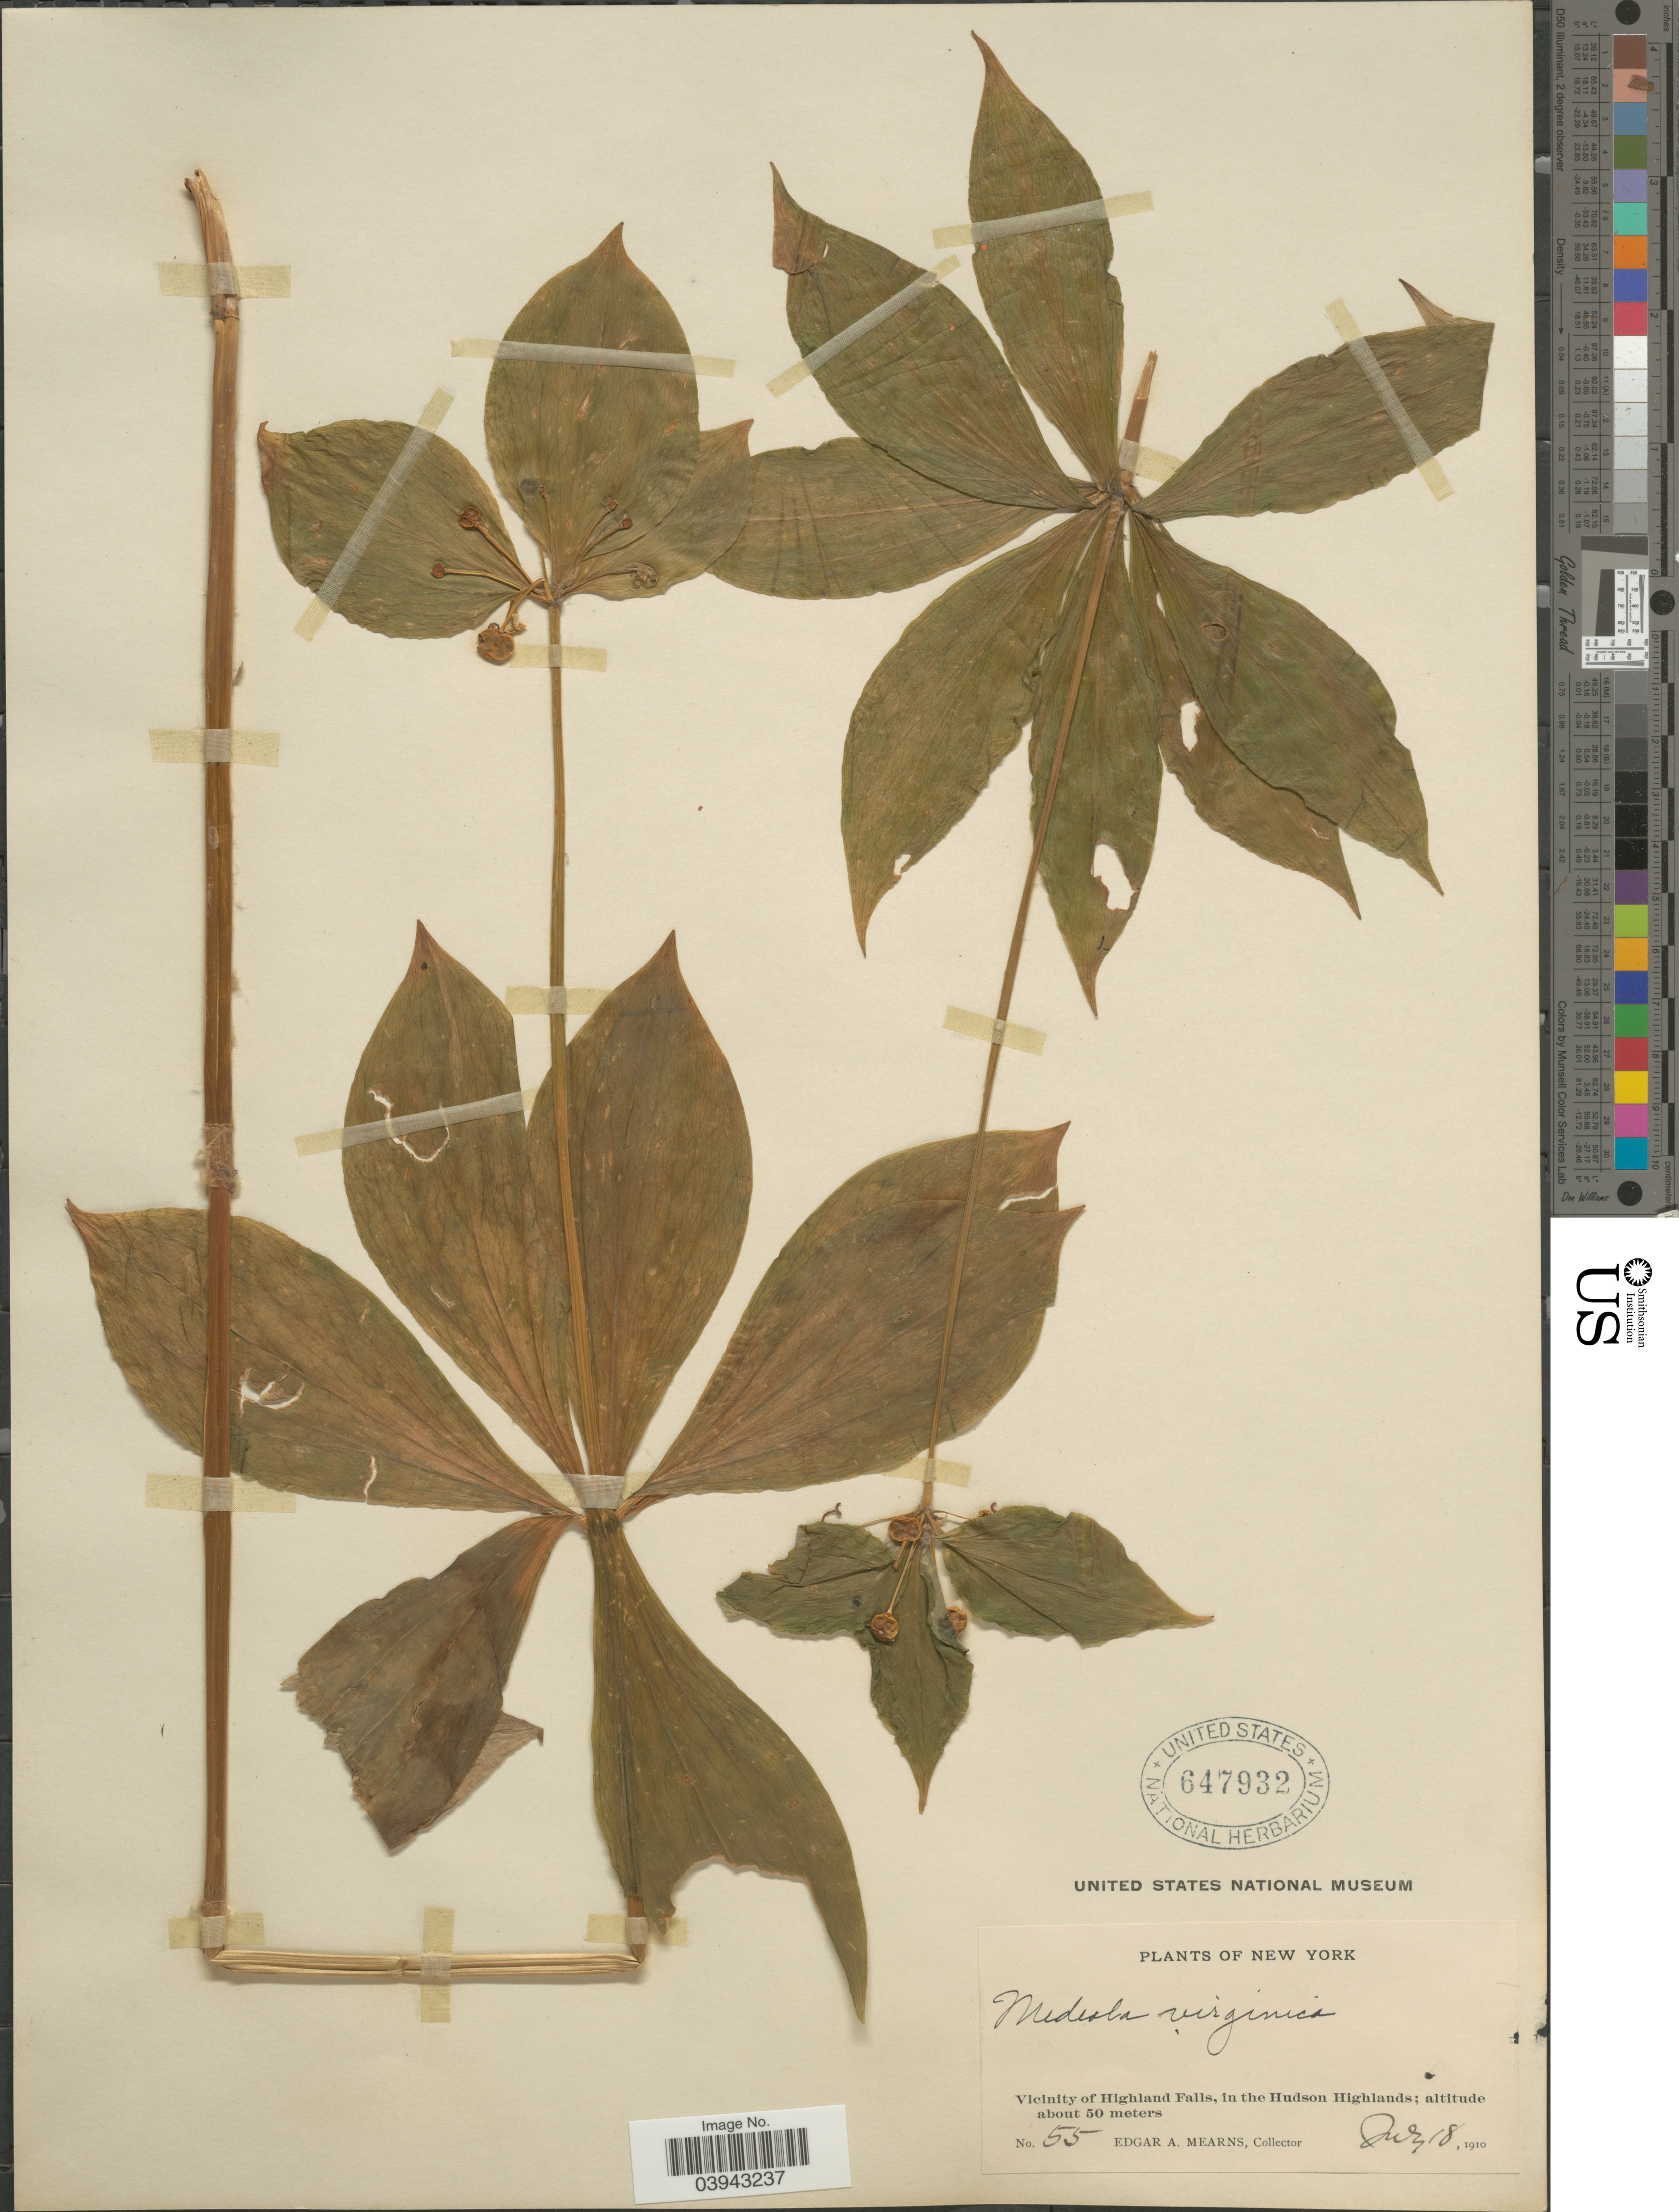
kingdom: Plantae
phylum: Tracheophyta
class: Liliopsida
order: Liliales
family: Liliaceae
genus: Medeola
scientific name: Medeola virginiana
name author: (L.) Desf.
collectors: E. A. Mearns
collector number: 55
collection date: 1910-07-18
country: United States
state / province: New York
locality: Vicinity of Highland Falls, in the Hudson Highlands.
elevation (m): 50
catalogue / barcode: US 647932